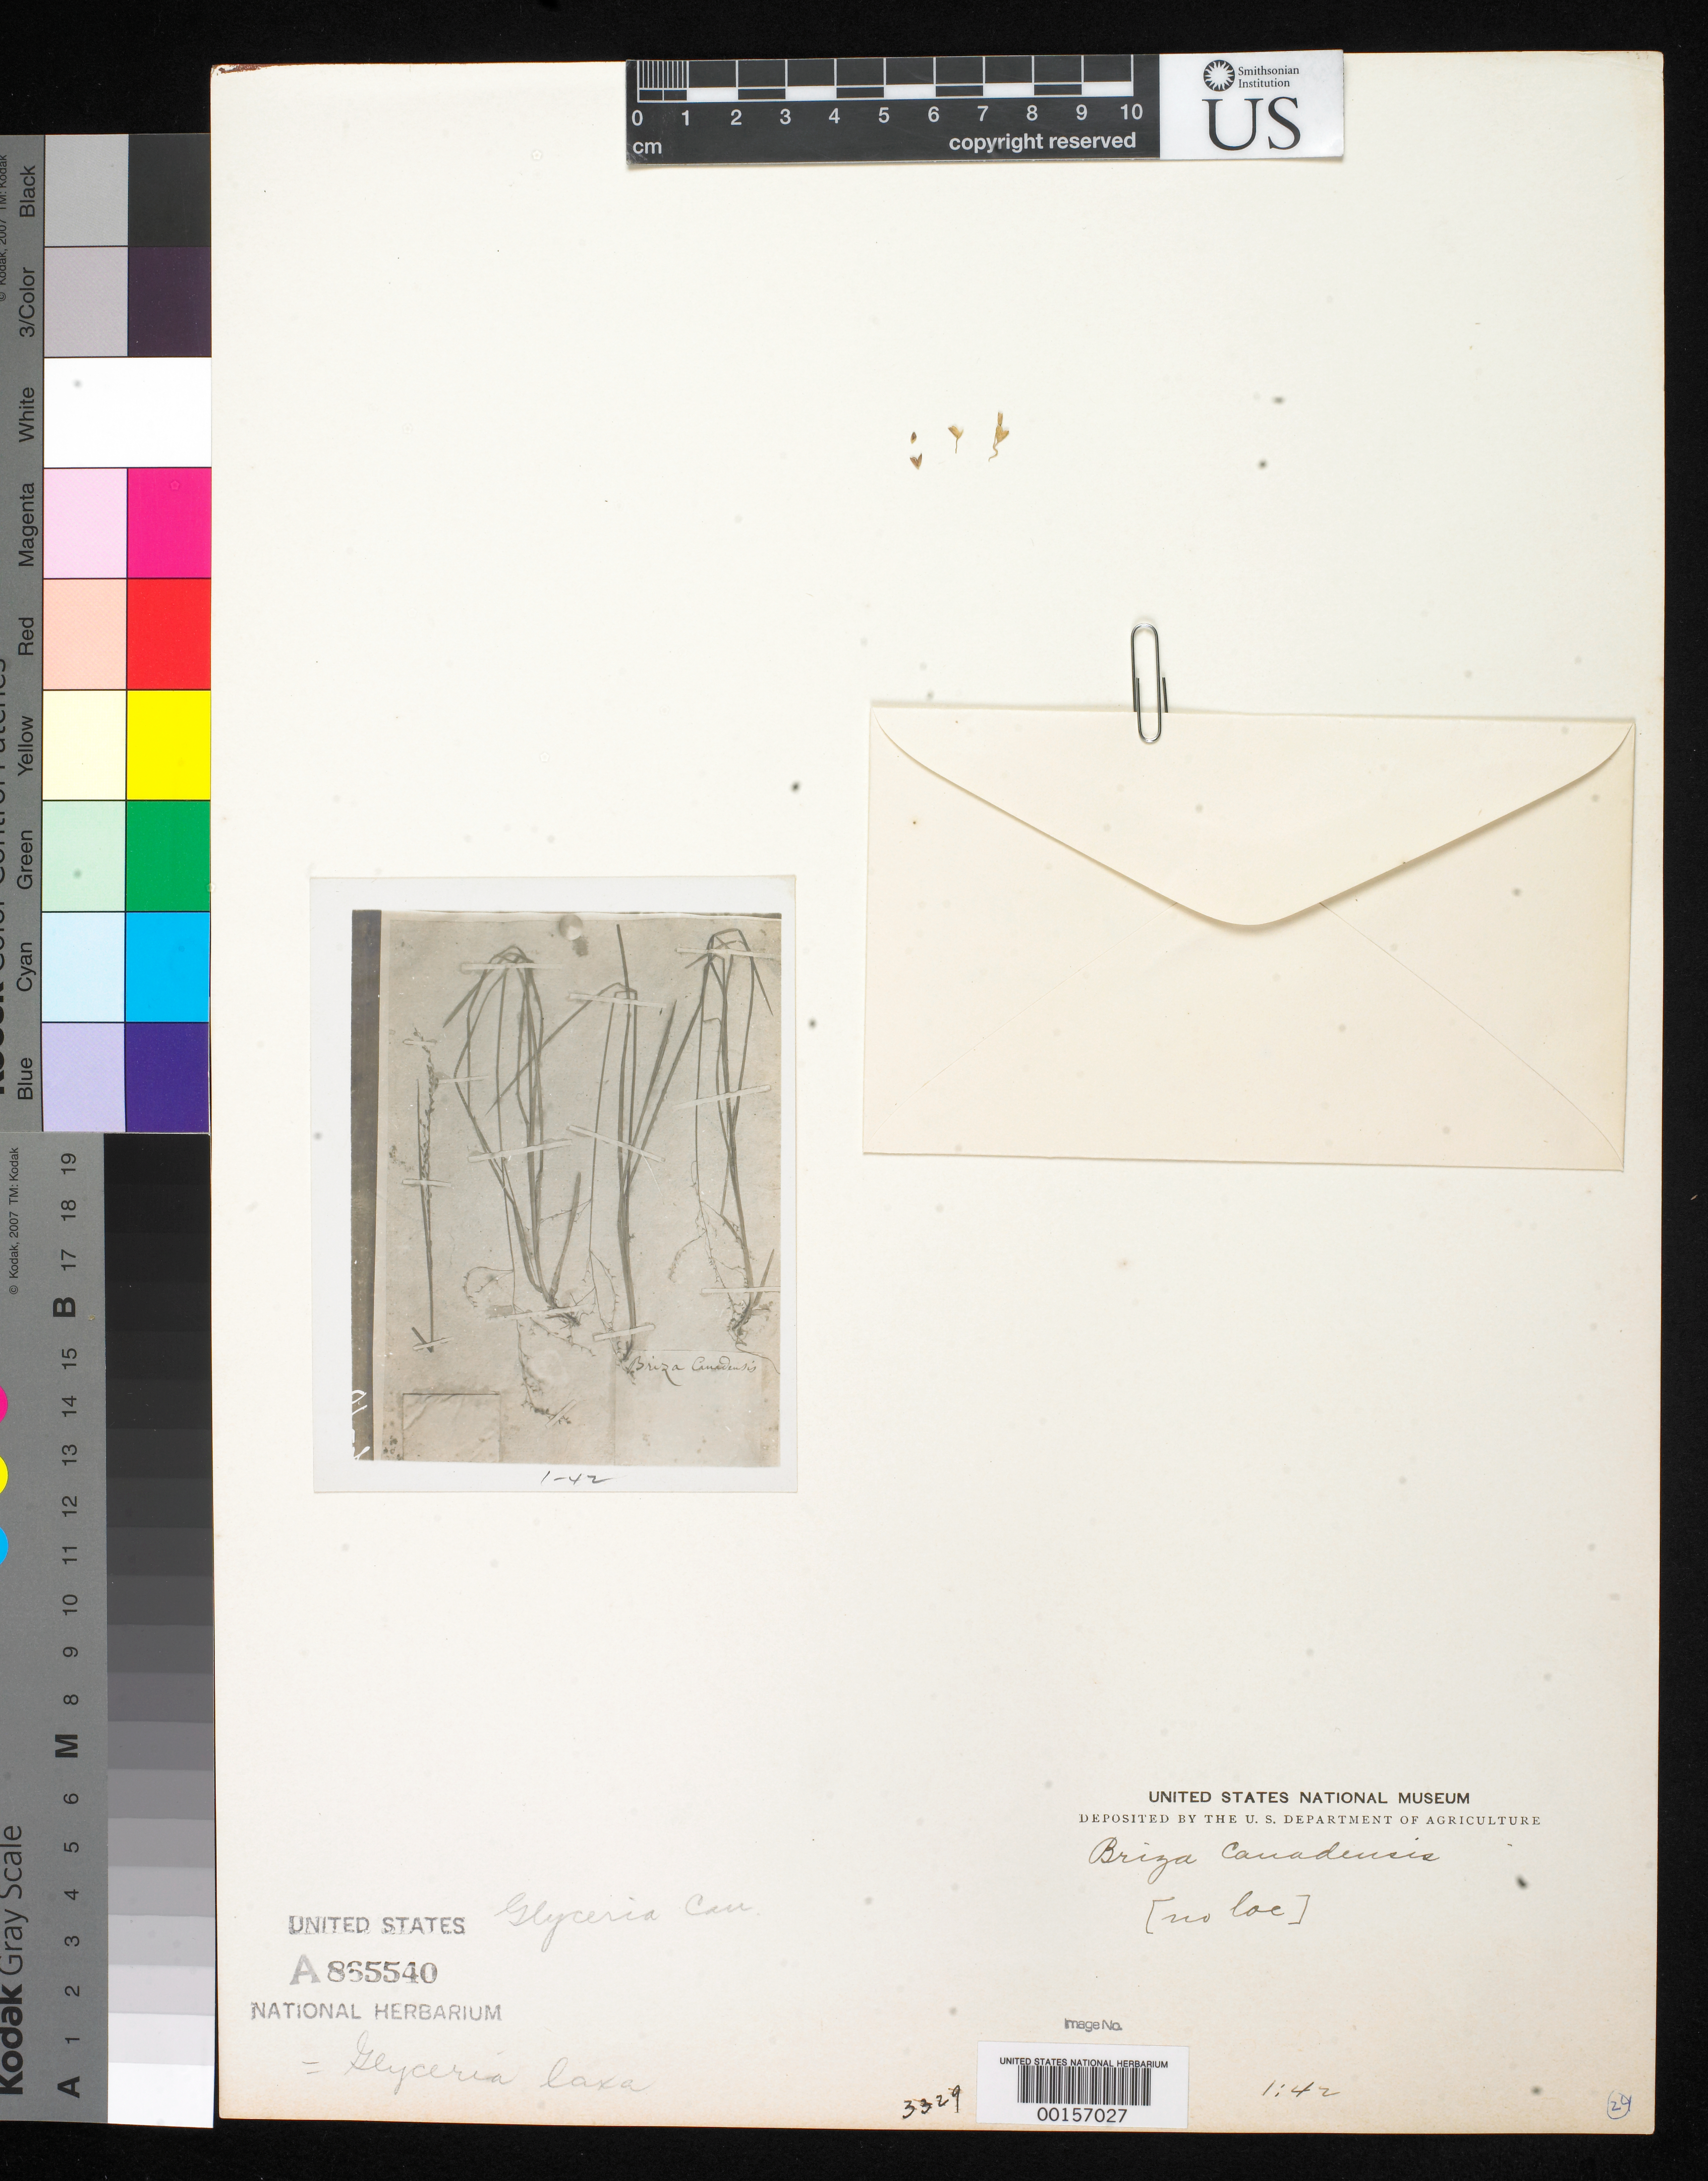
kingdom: Plantae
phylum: Tracheophyta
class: Liliopsida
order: Poales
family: Poaceae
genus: Briza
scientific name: Briza canadensis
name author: Michx.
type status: Type Fragment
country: Canada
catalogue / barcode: US 865540A